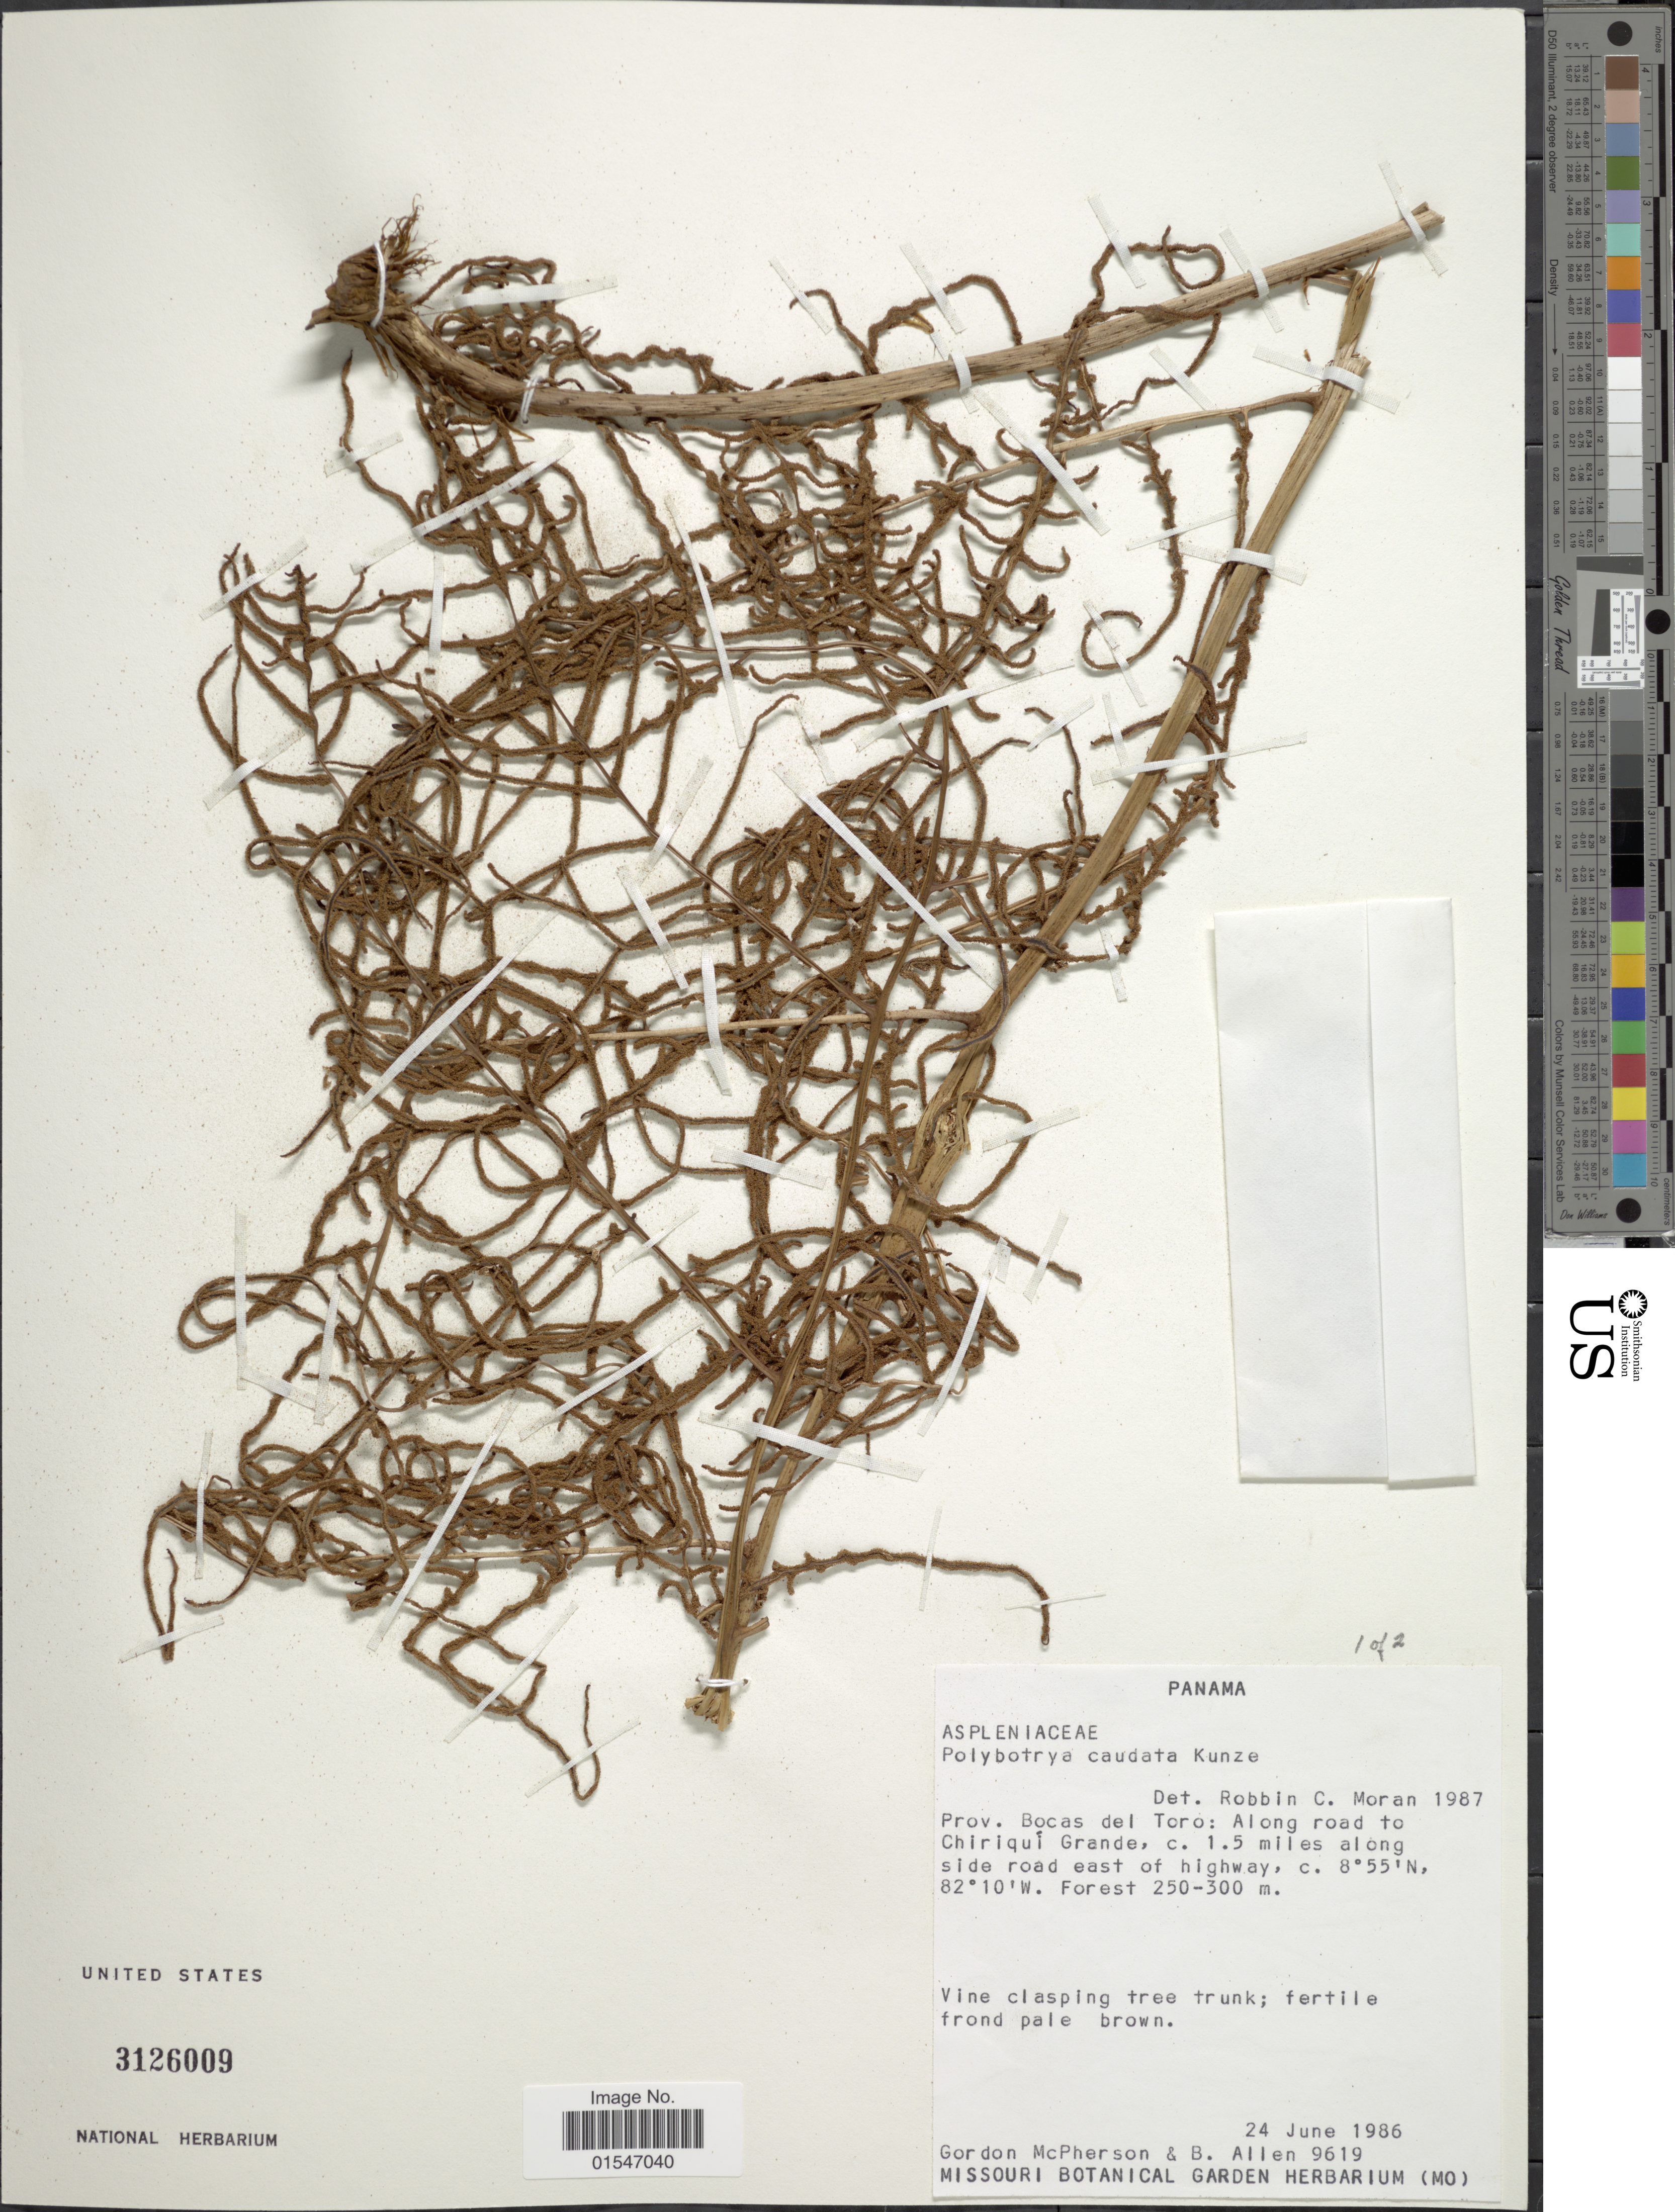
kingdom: Plantae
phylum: Tracheophyta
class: Polypodiopsida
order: Polypodiales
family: Dryopteridaceae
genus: Polybotrya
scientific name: Polybotrya caudata f. villosa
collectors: G. D. McPherson & B. Allen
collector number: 9619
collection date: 1986-06-24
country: Panama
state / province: Bocas del Toro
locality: Panama. Prov. Bocas del Toro: Along road to Chiriqui Grande.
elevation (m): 250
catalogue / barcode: US 3126009